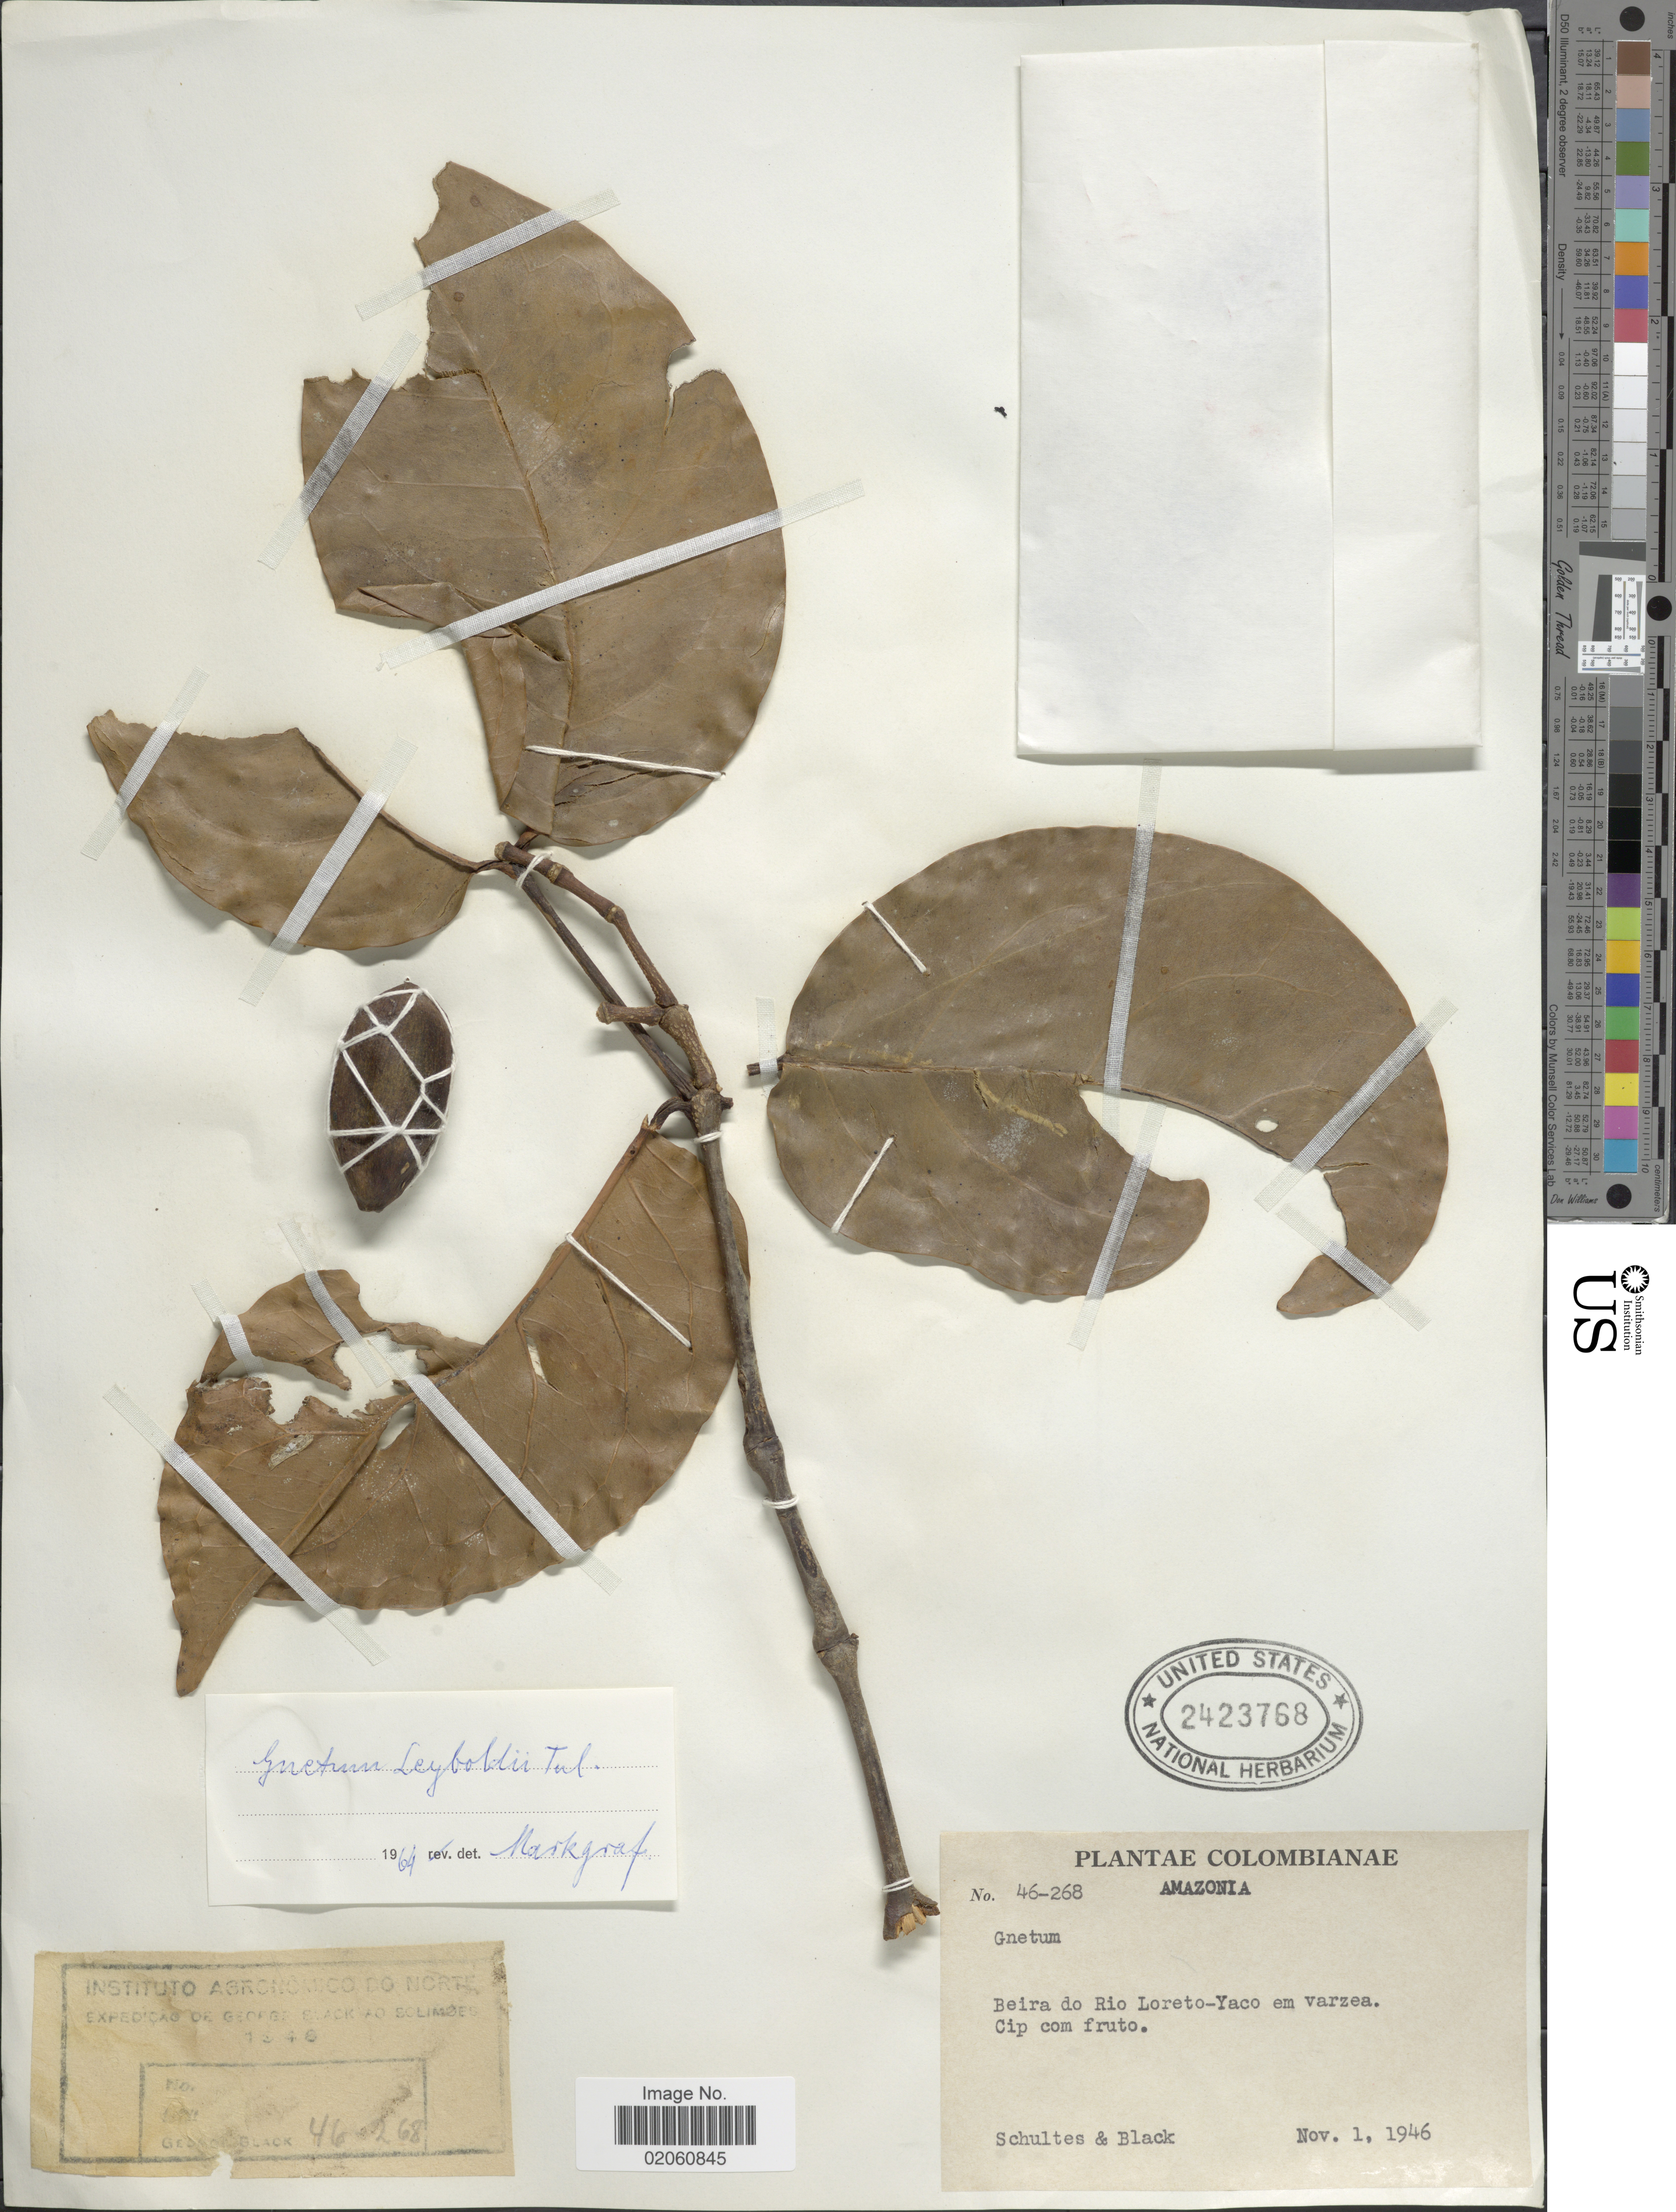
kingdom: Plantae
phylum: Tracheophyta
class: Gnetopsida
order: Gnetales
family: Gnetaceae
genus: Gnetum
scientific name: Gnetum leyboldii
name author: Tul.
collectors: -- Schultes & -- Black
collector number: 46-268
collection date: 1946-11-01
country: Colombia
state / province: Amazônas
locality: Amazonia, Beira do Loreto-Yaco em varzea. CCip com fruto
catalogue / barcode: US 2423768